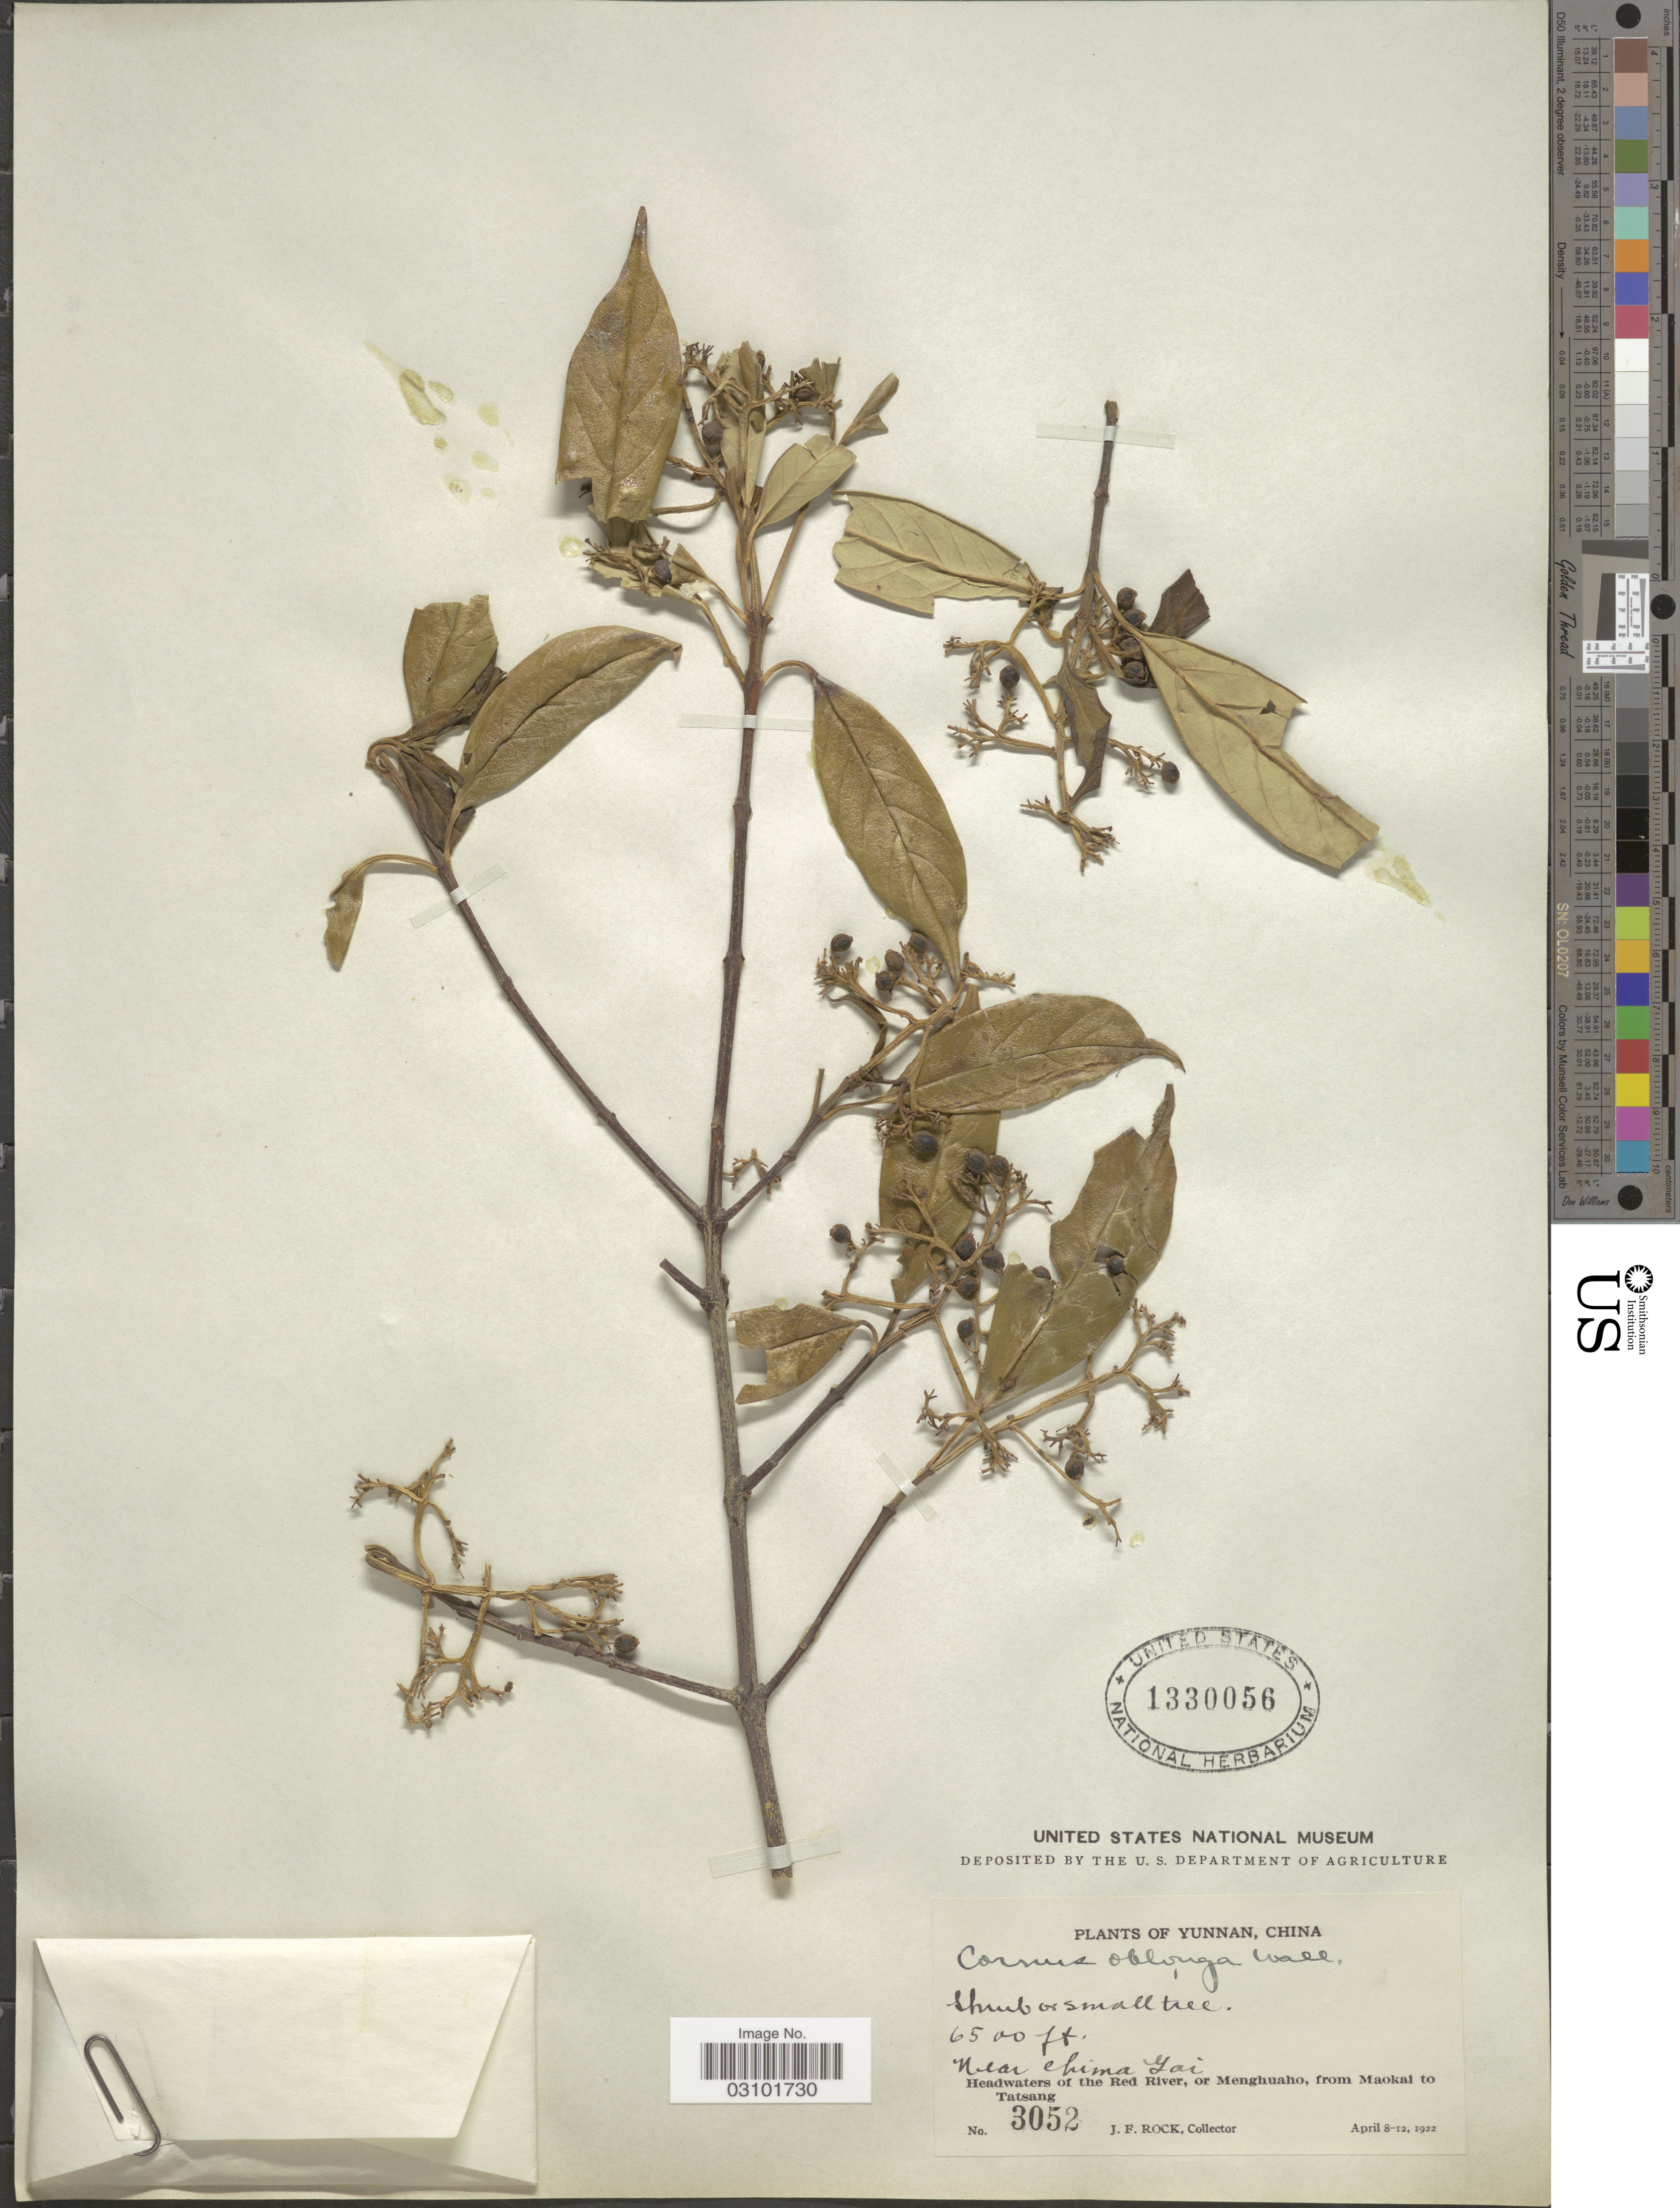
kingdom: Plantae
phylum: Tracheophyta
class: Magnoliopsida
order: Cornales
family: Cornaceae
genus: Cornus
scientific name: Cornus oblonga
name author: Wall.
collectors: J. Rock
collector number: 3052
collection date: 1922-04-08/1922-04-12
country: China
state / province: Yunnan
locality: Near Chima Yai. Headwaters of the Red River, or Menghuaho, from Maokai to Tatsang.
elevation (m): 1981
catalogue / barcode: US 1330056